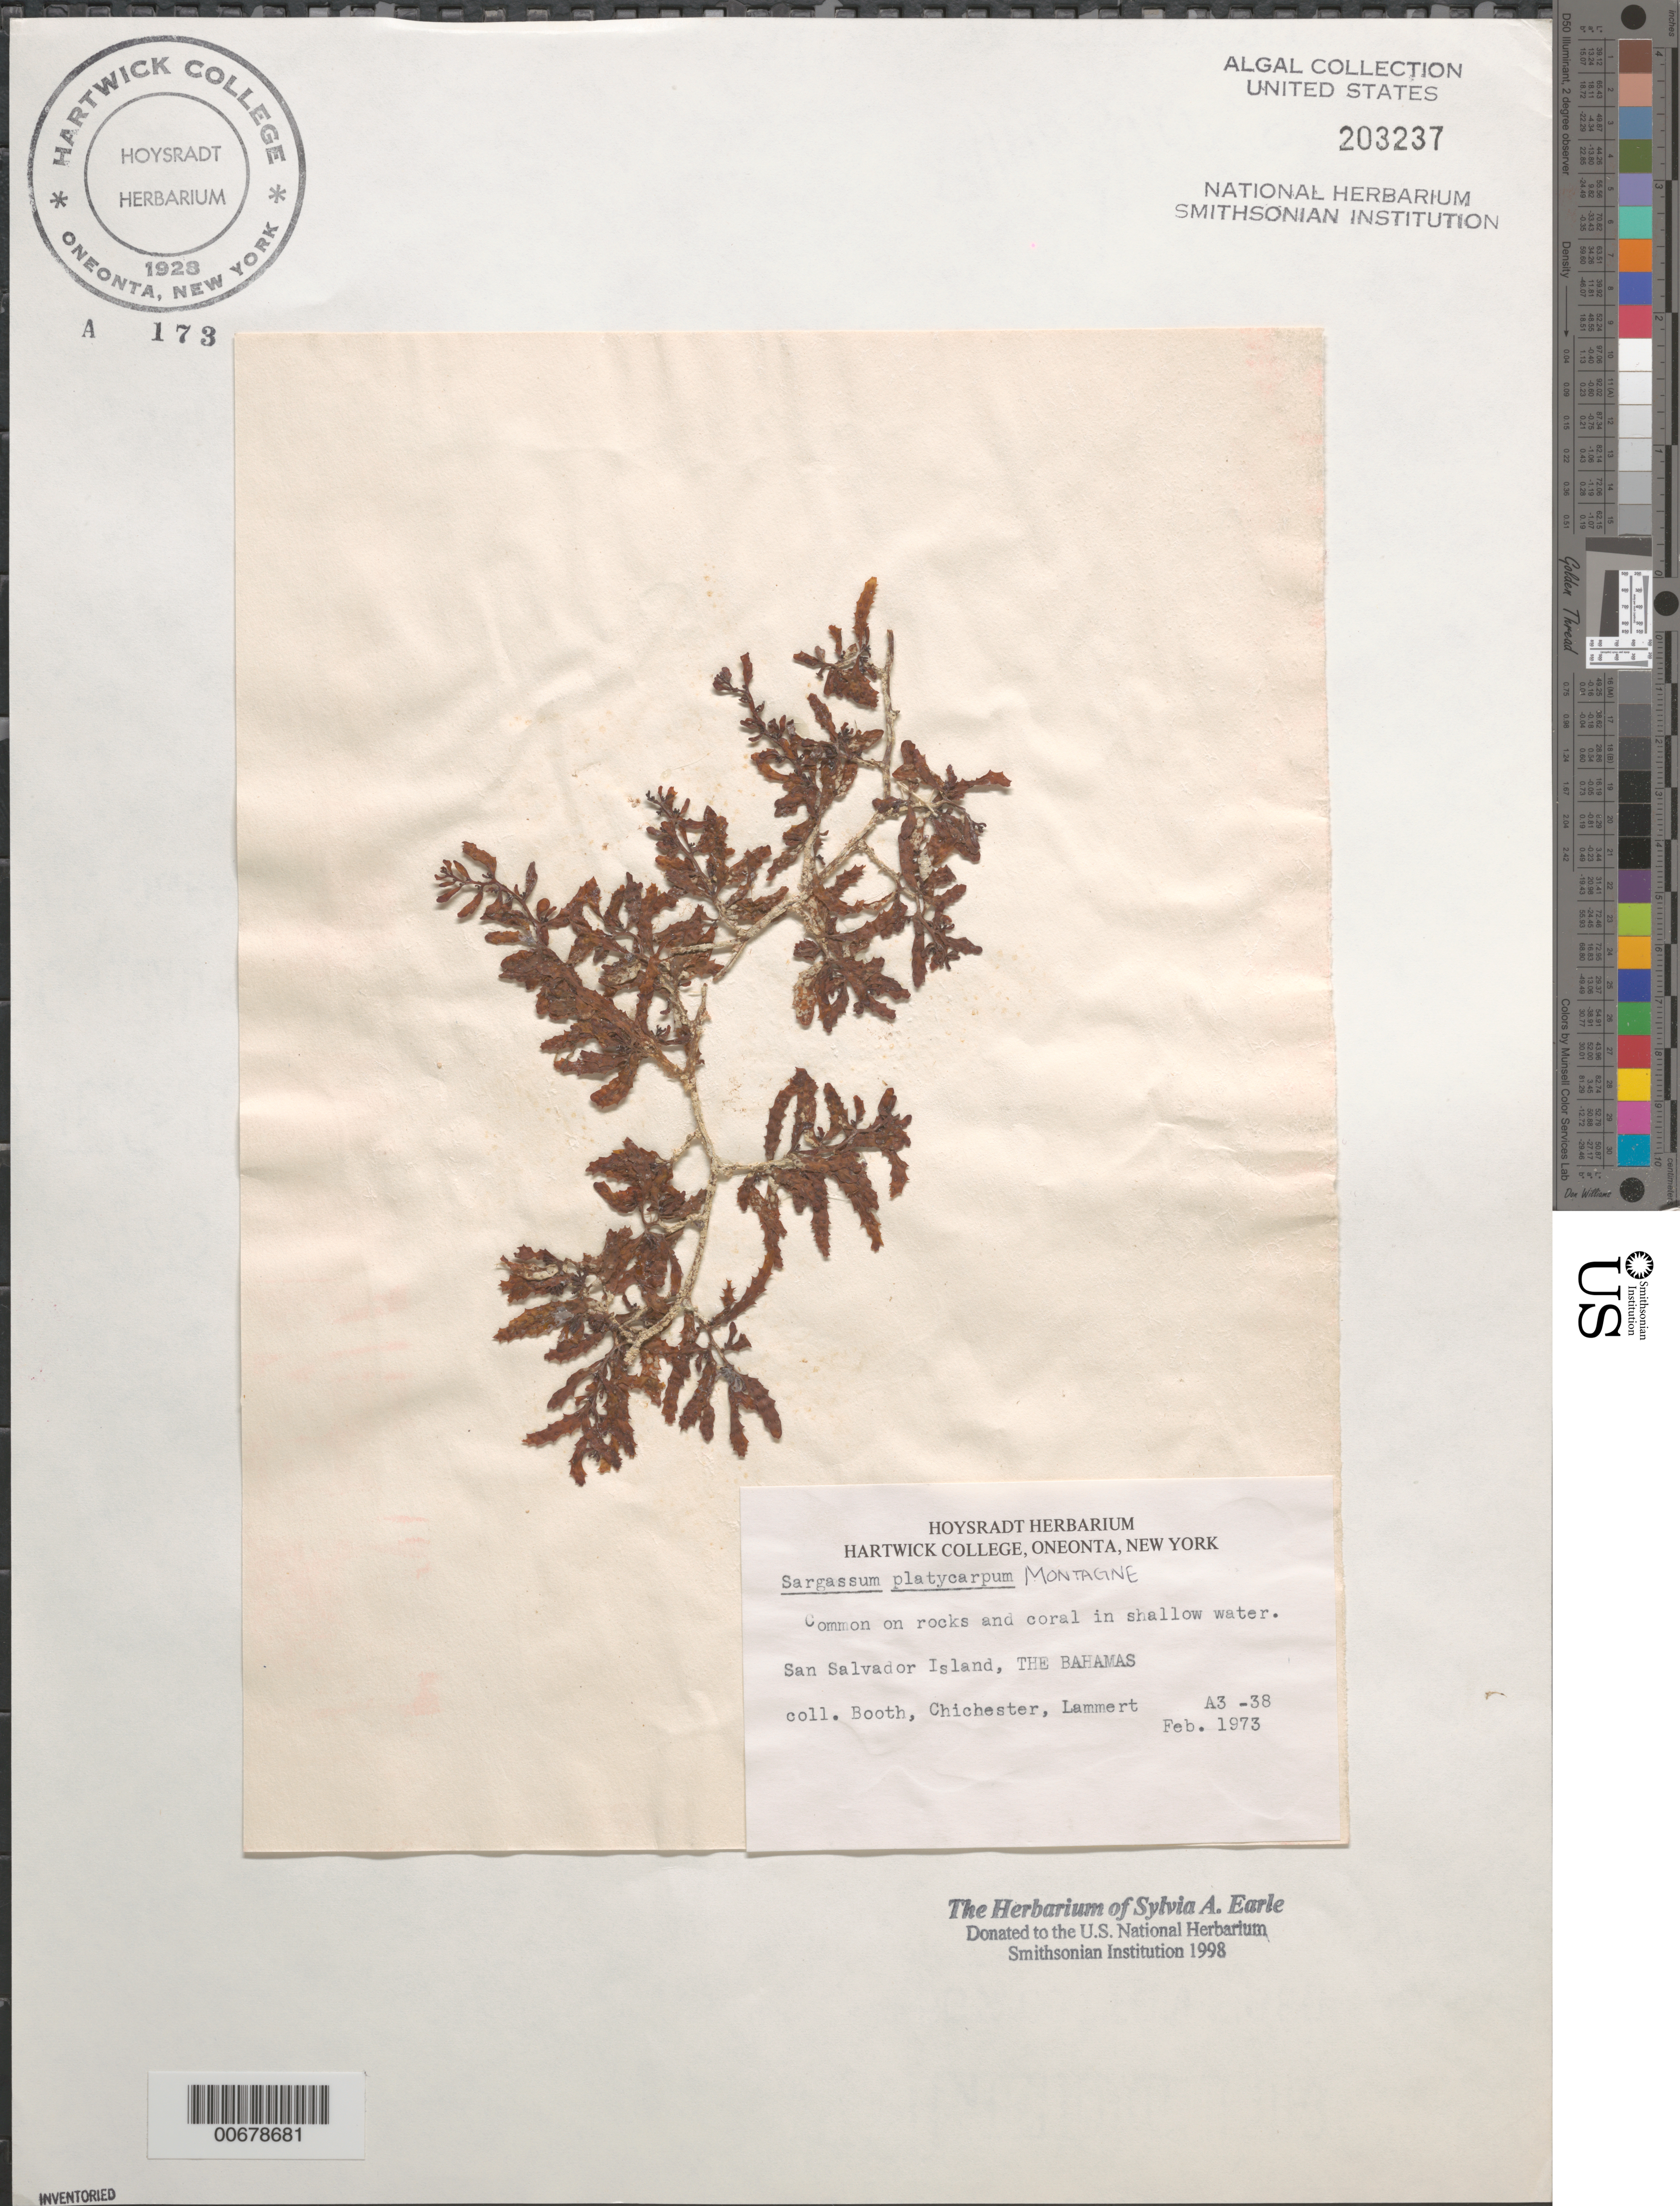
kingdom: Chromista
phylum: Ochrophyta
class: Phaeophyceae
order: Fucales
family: Sargassaceae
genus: Sargassum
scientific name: Sargassum platycarpum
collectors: -. Booth, -. Chichester & -. Lammert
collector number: A3-38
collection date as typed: Feb 1973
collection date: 1973-02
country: Bahamas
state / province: San Salvador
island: San Salvador Island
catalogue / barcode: US 203237